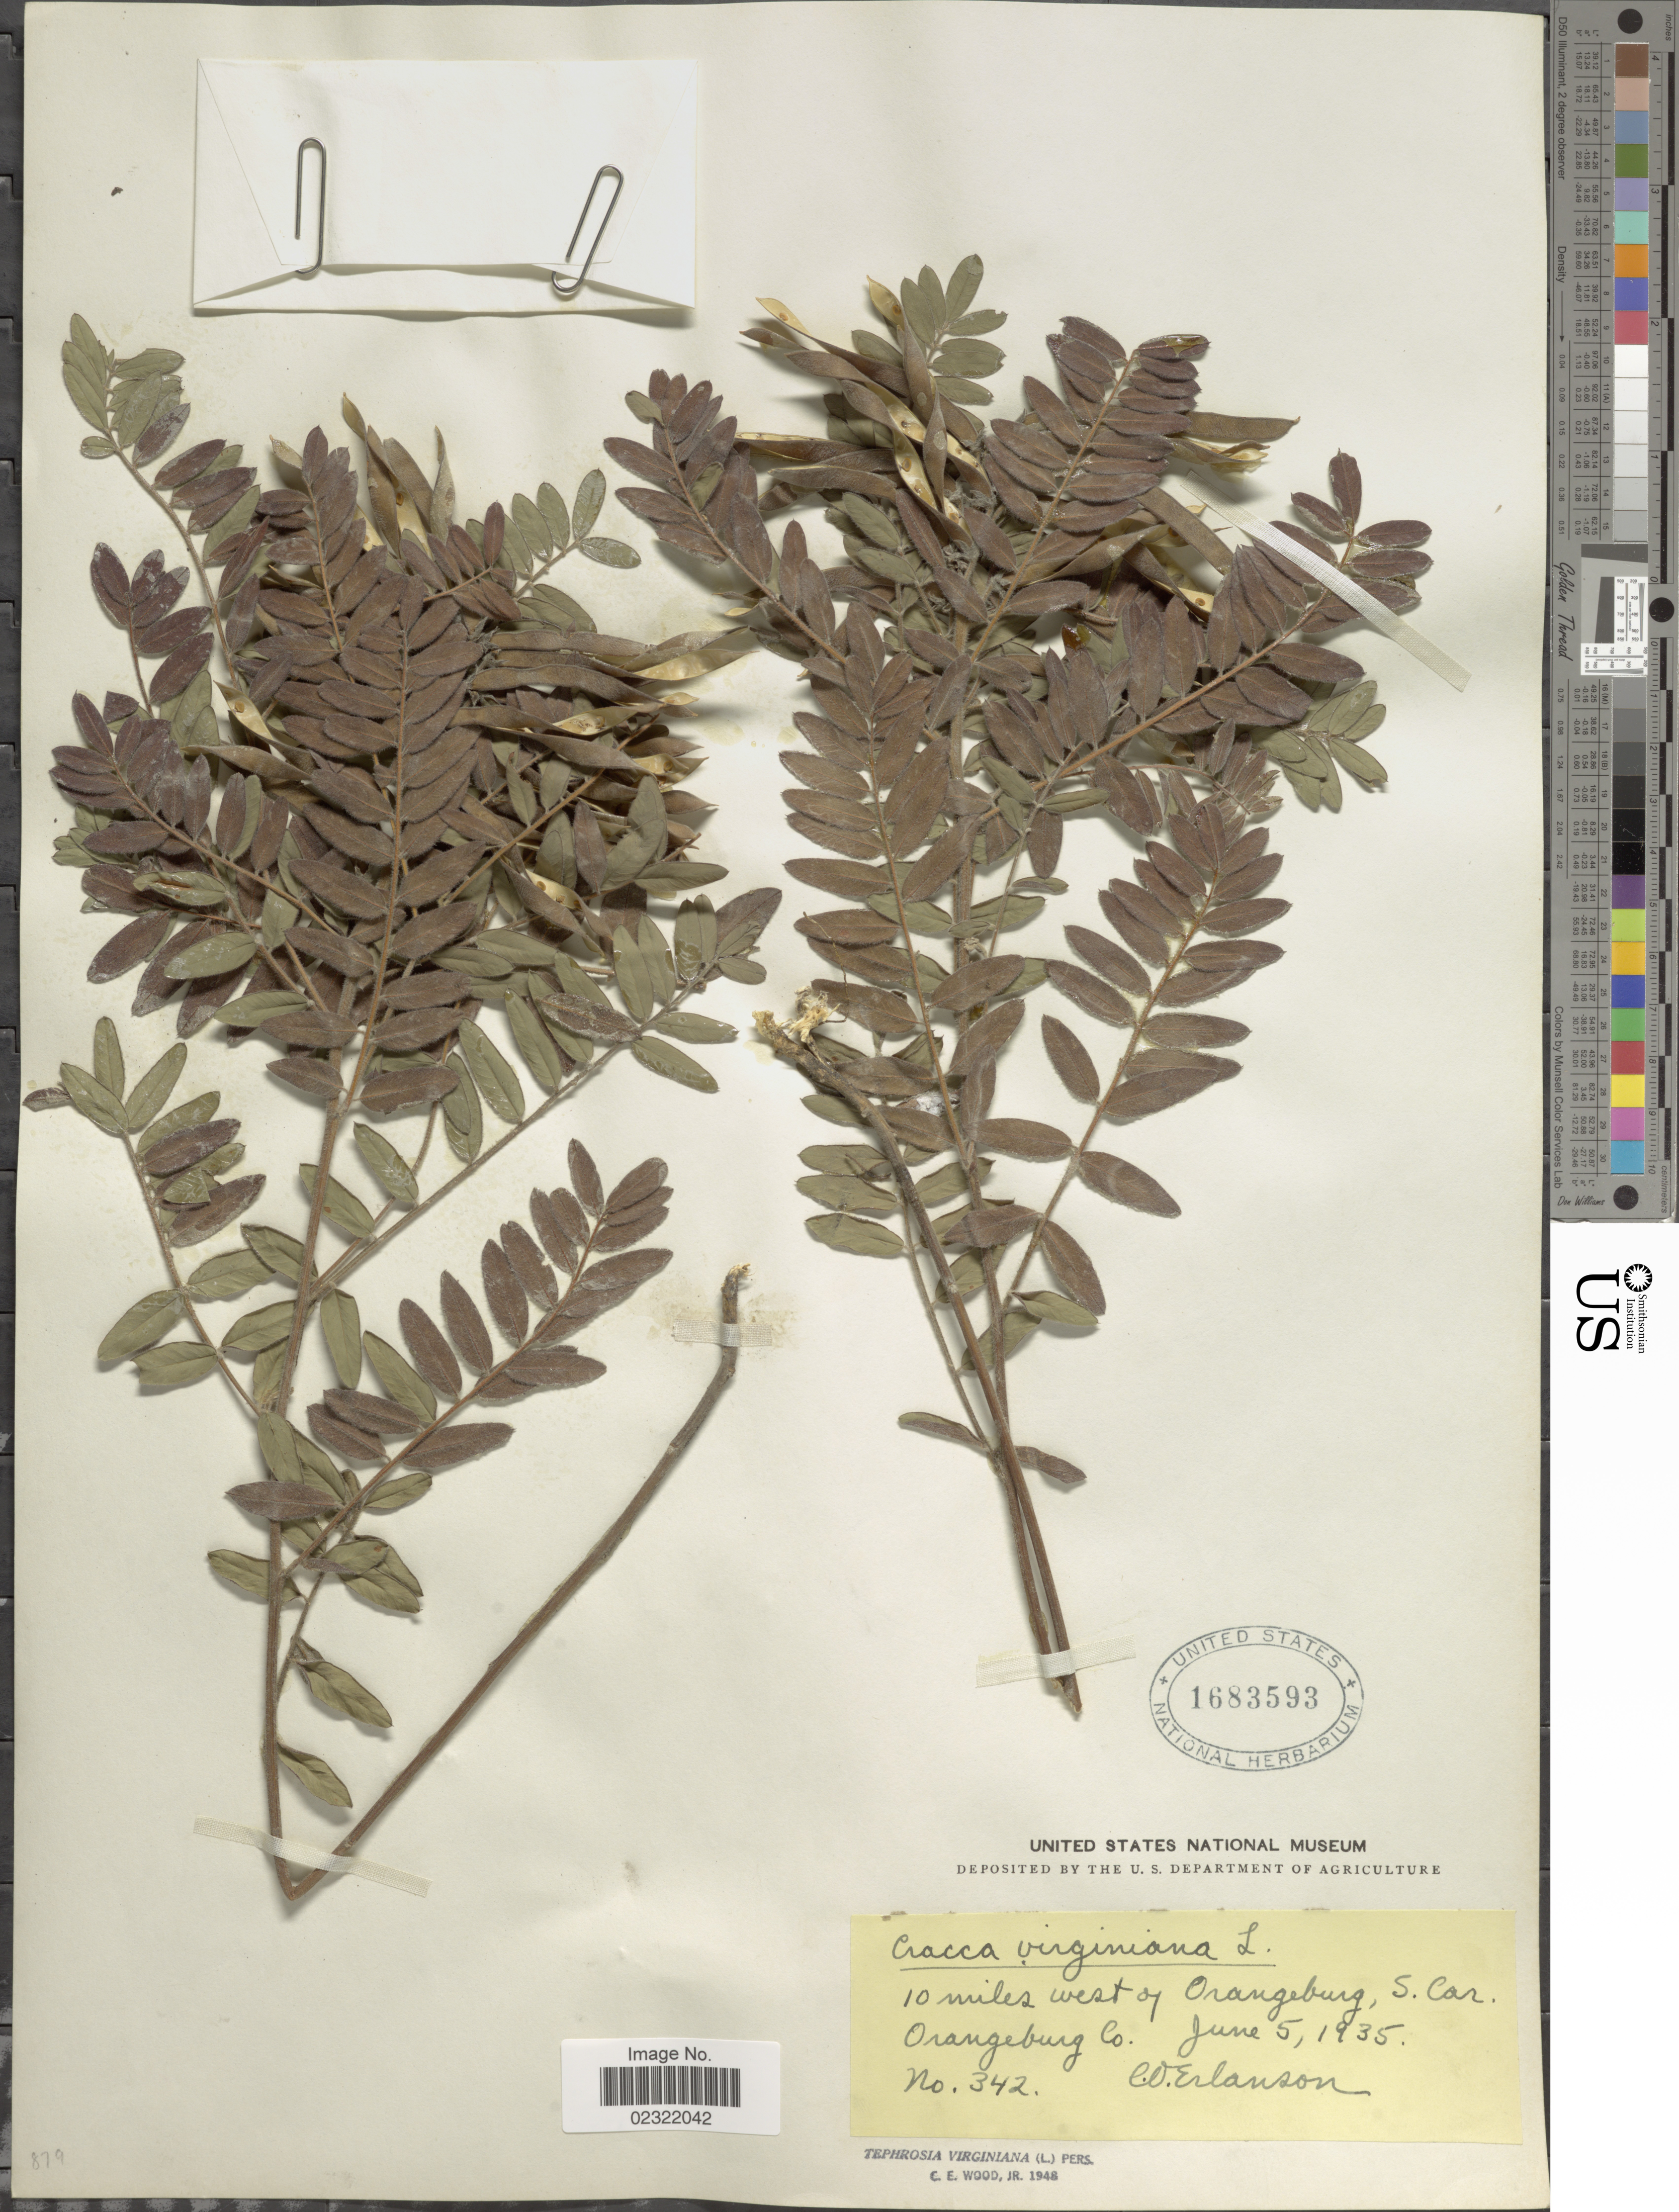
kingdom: Plantae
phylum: Tracheophyta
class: Magnoliopsida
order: Fabales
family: Fabaceae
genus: Tephrosia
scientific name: Tephrosia virginiana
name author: (L.) Pers.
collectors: C. O. Erlanson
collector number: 342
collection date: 1935-06-05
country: United States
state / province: South Carolina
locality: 10 miles west of Orangeburg, Orangeburg Co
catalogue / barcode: US 1683593